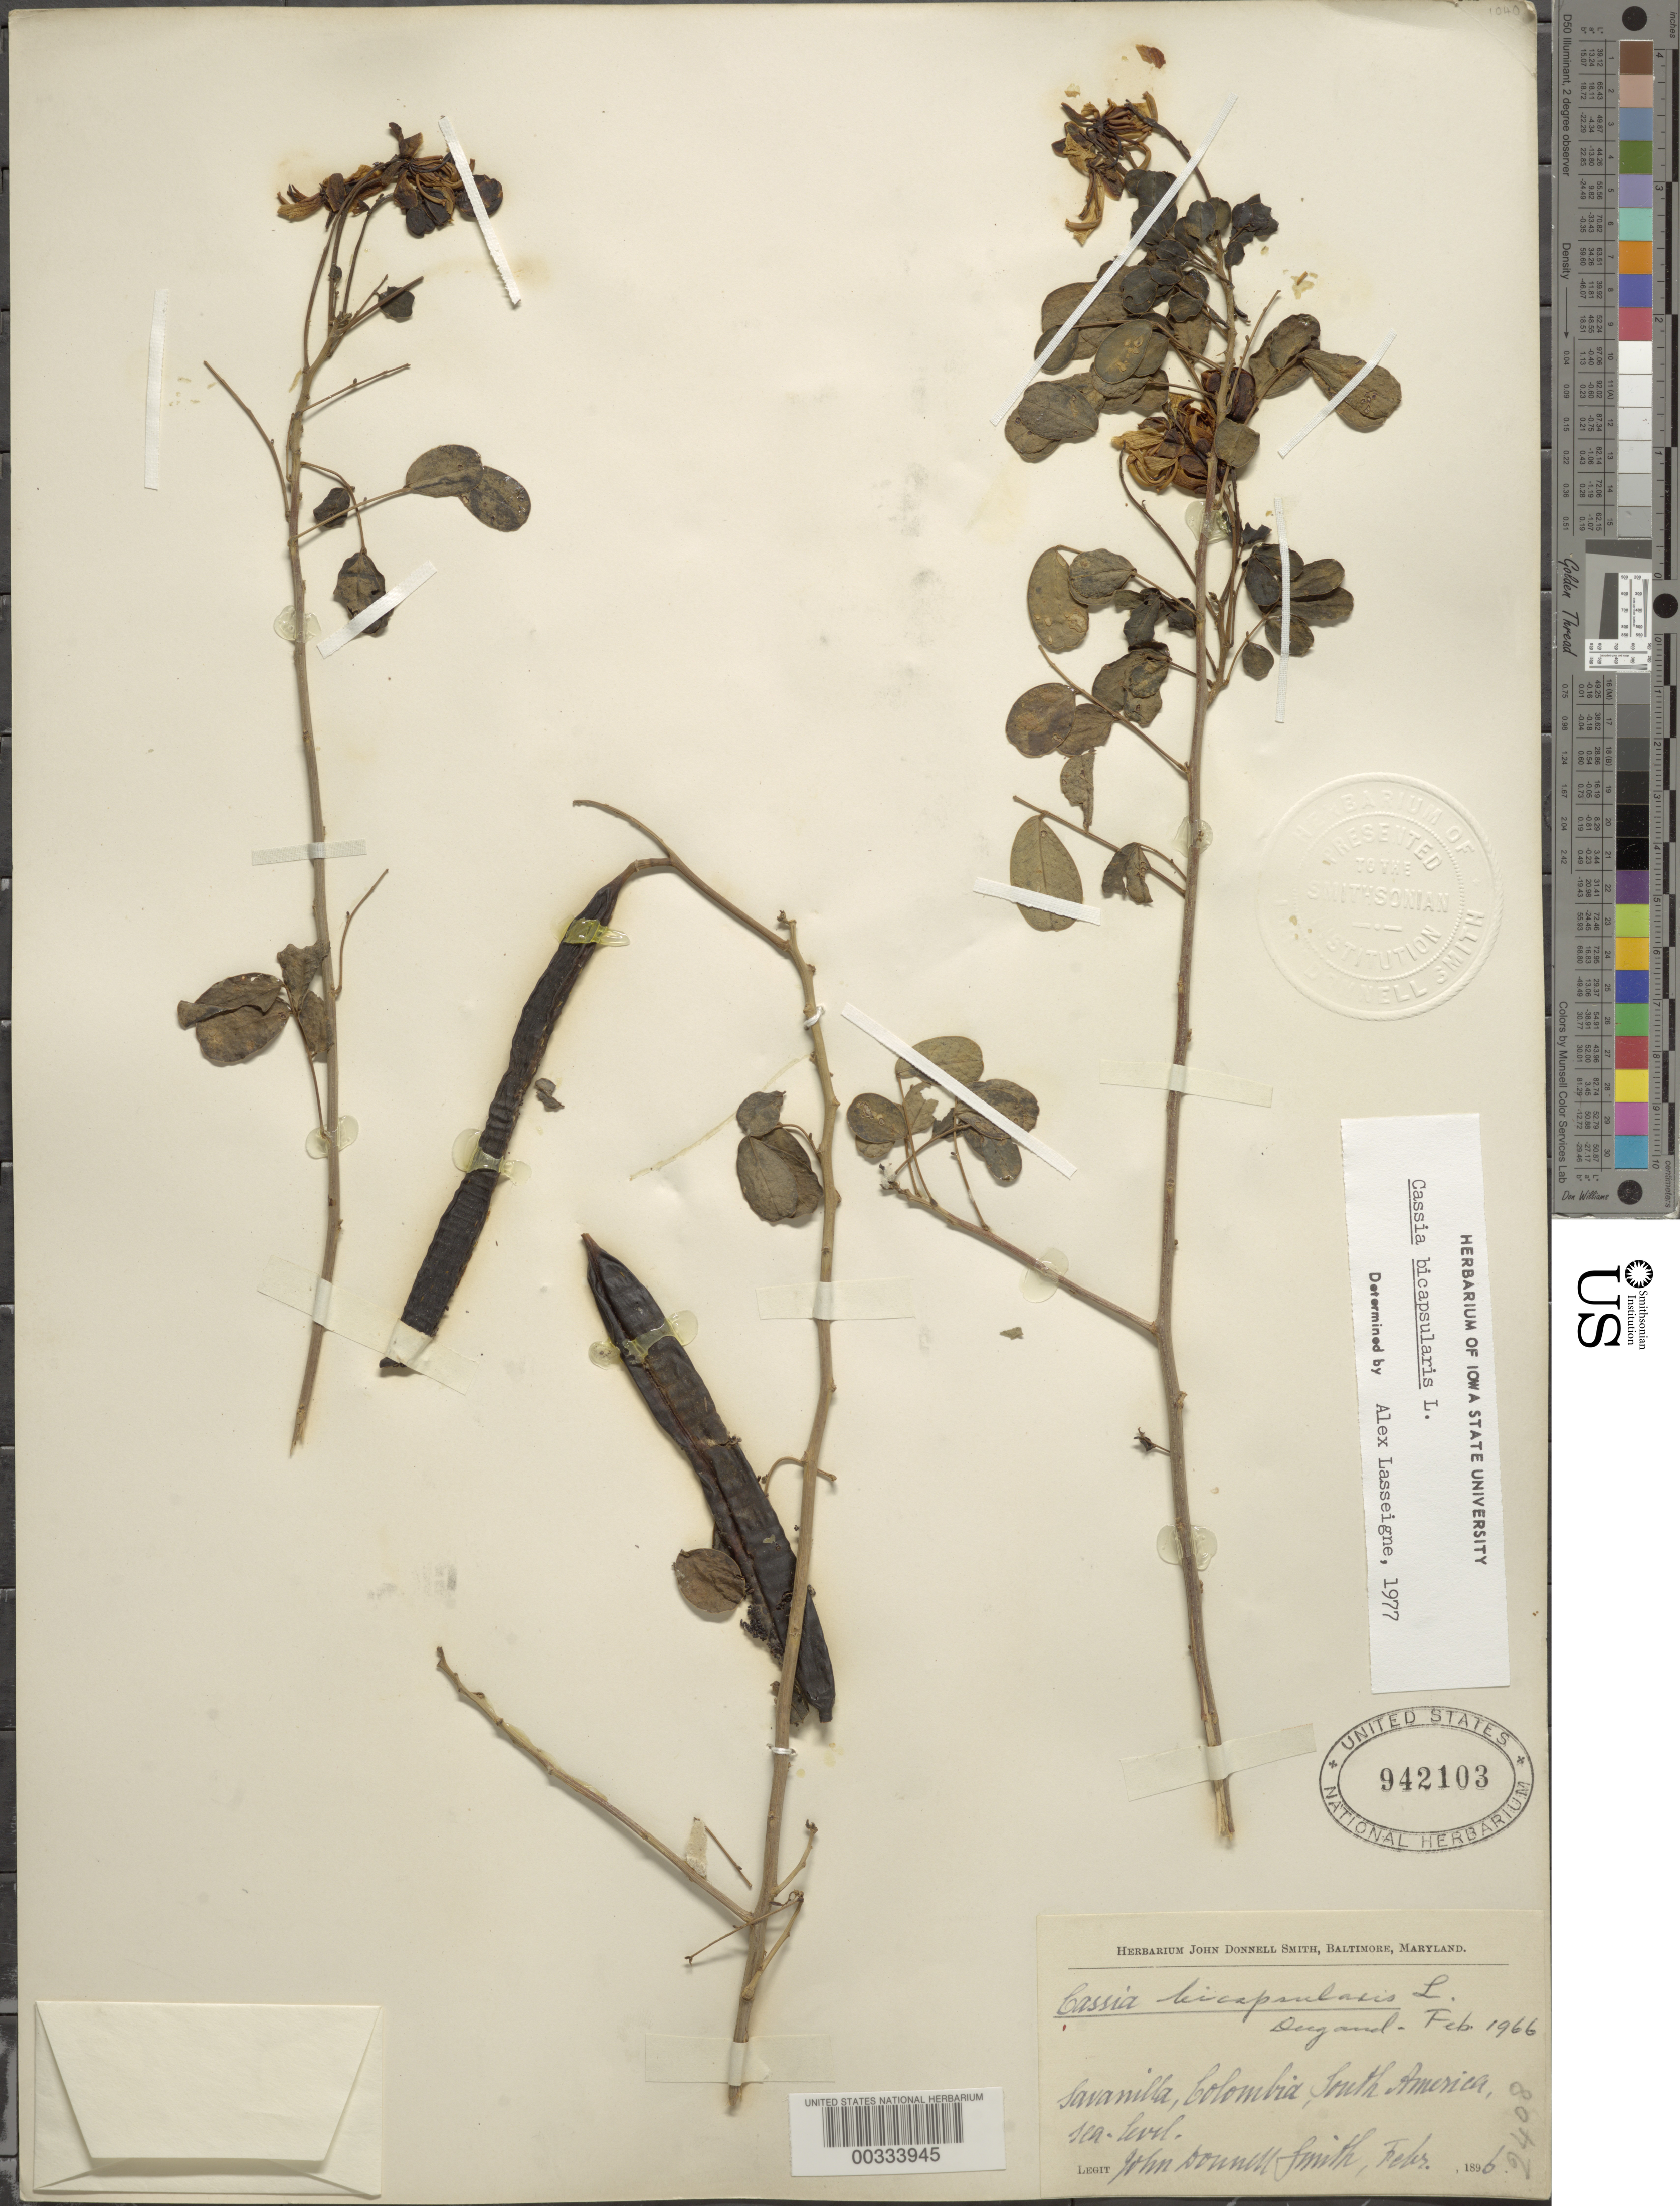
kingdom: Plantae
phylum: Tracheophyta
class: Magnoliopsida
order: Fabales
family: Fabaceae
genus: Senna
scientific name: Senna bicapsularis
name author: (L.) Roxb.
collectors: J. Donnell Smith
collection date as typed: Feb 1896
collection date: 1896-02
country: Colombia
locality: Savanilla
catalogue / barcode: US 942103